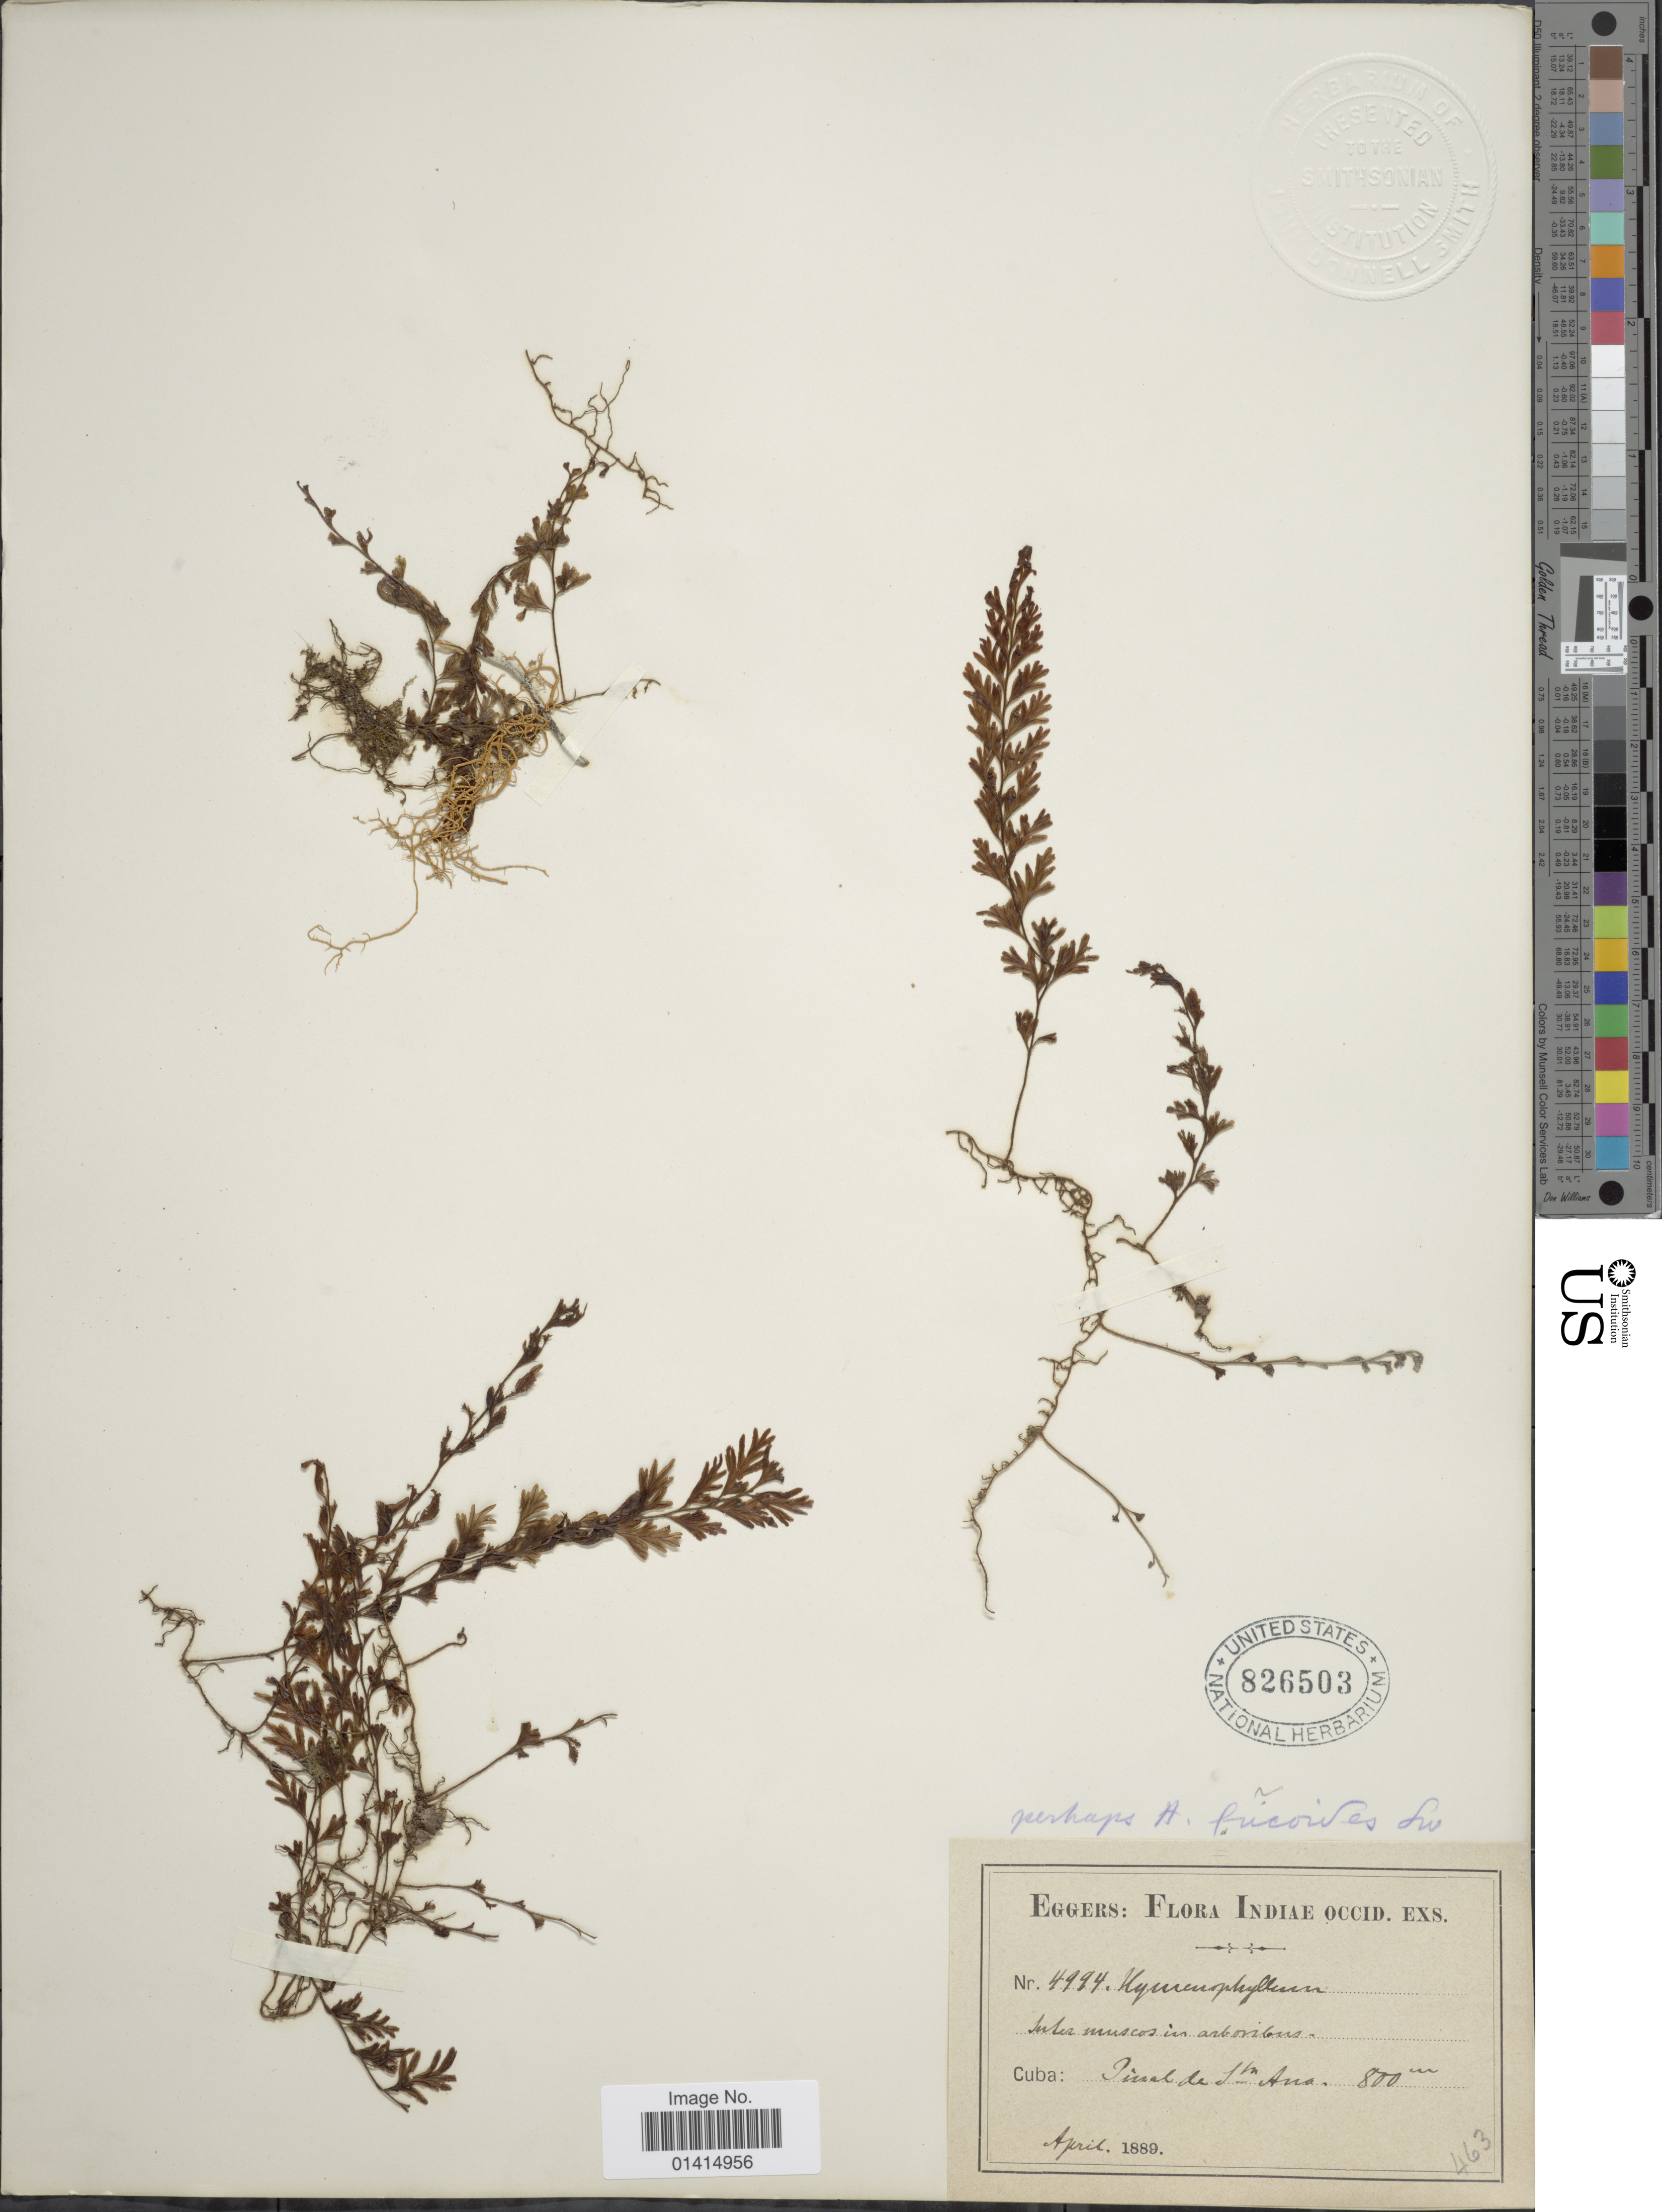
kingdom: Plantae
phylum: Tracheophyta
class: Polypodiopsida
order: Hymenophyllales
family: Hymenophyllaceae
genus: Hymenophyllum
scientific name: Hymenophyllum fucoides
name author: (Sw.) Sw.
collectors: -. Eggers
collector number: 4994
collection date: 1889-04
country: Cuba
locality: Pinal de Sta. Ana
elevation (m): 800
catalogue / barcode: US 826503